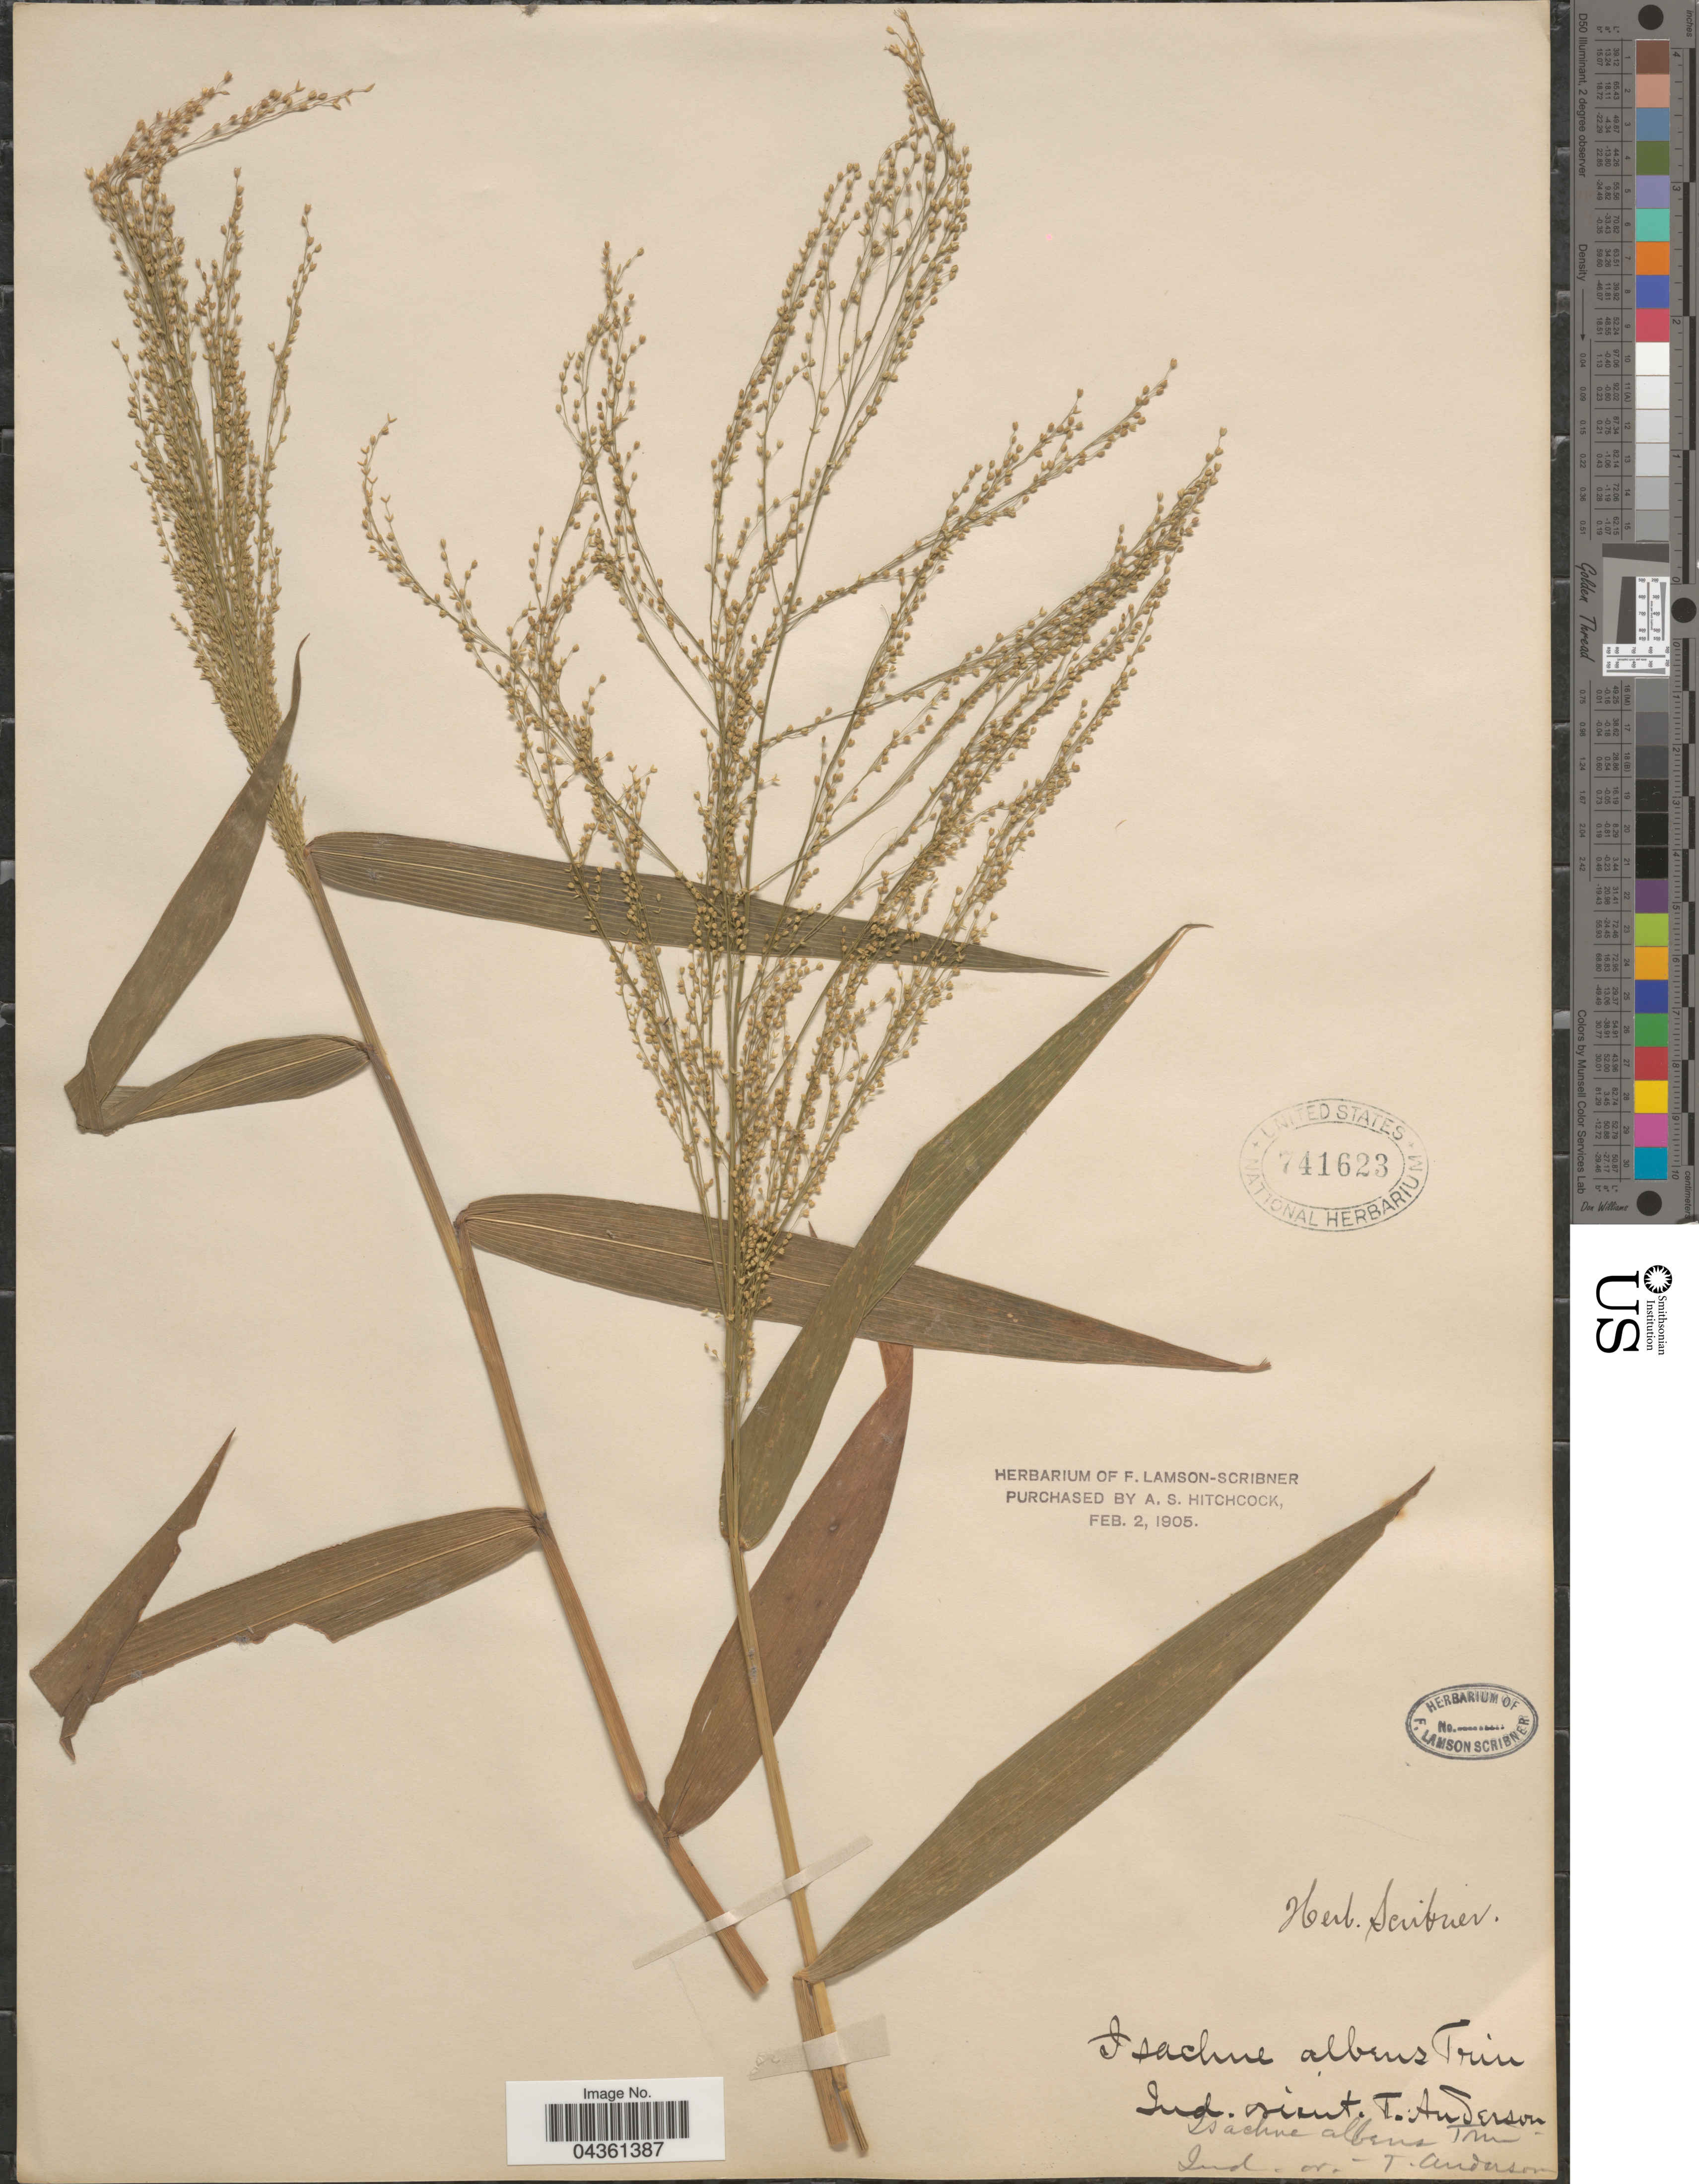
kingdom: Plantae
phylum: Tracheophyta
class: Liliopsida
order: Poales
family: Poaceae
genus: Isachne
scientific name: Isachne albens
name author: Trin.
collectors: T. Anderson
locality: Ind. orient.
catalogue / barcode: US 741623